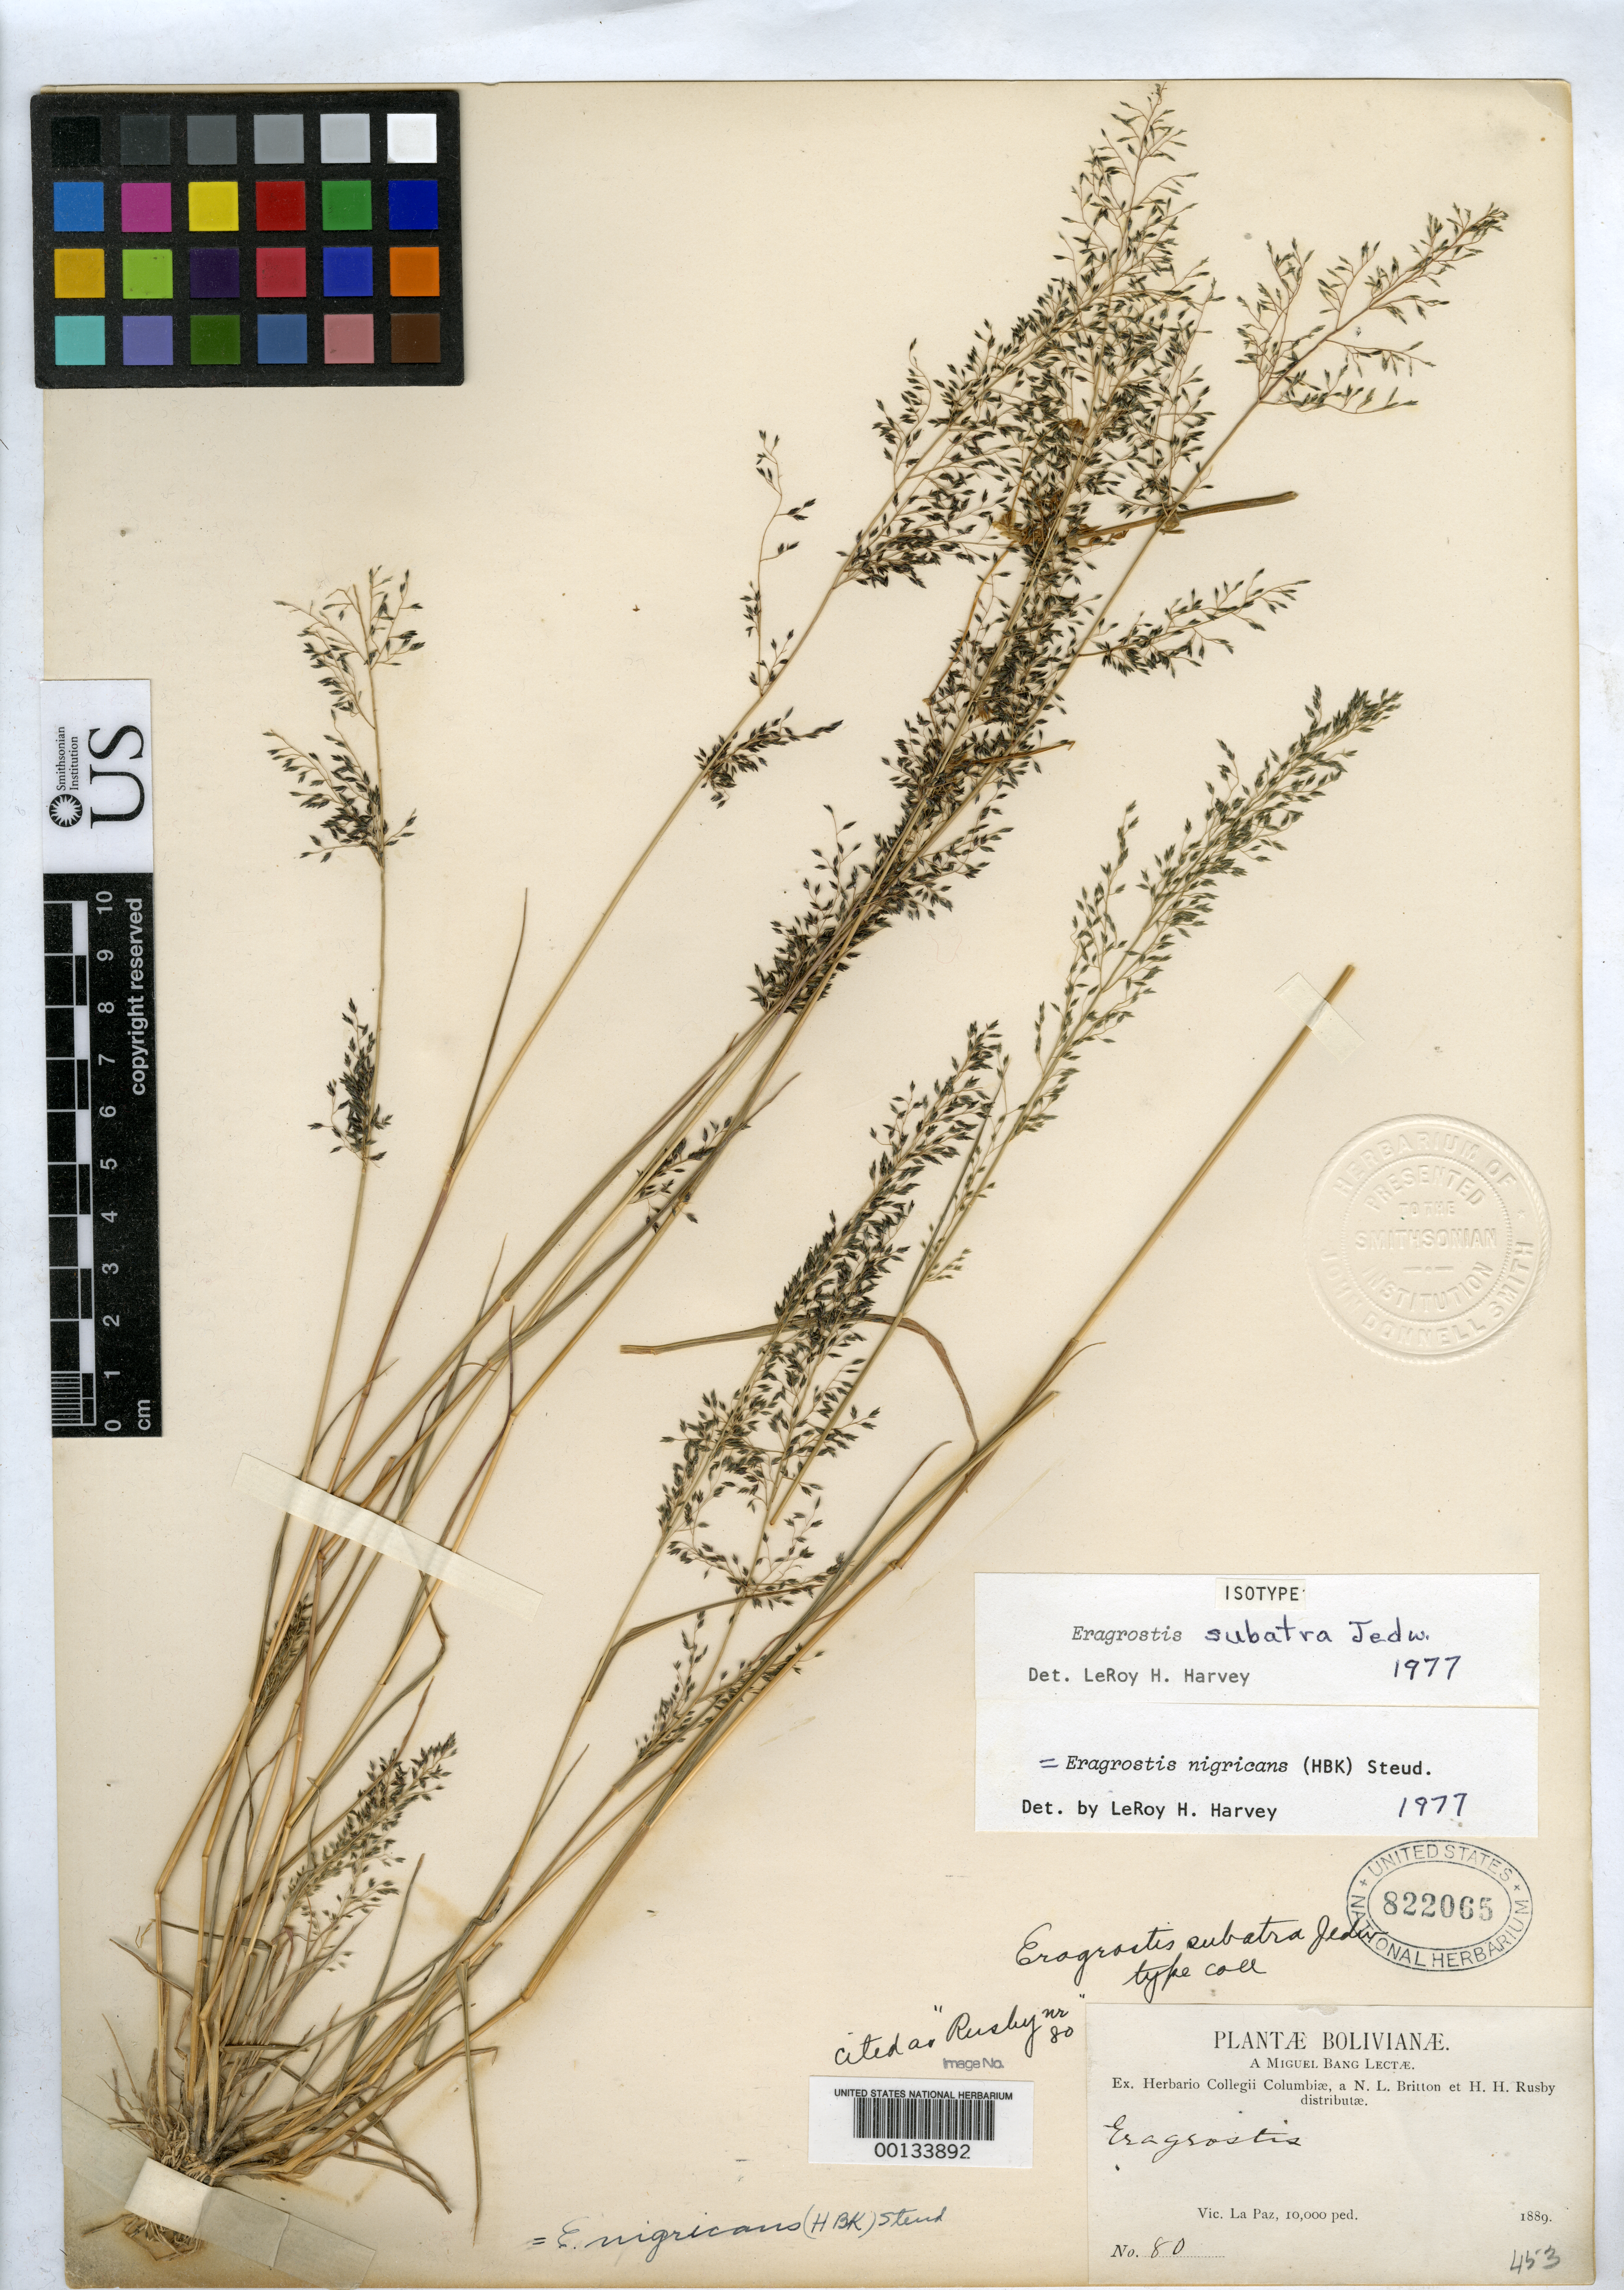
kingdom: Plantae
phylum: Tracheophyta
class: Liliopsida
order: Poales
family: Poaceae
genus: Eragrostis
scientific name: Eragrostis subatra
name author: Jedwabn.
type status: Isotype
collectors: M. Bang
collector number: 80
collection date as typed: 1889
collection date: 1889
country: Bolivia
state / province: La Paz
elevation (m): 3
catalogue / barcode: US 822065